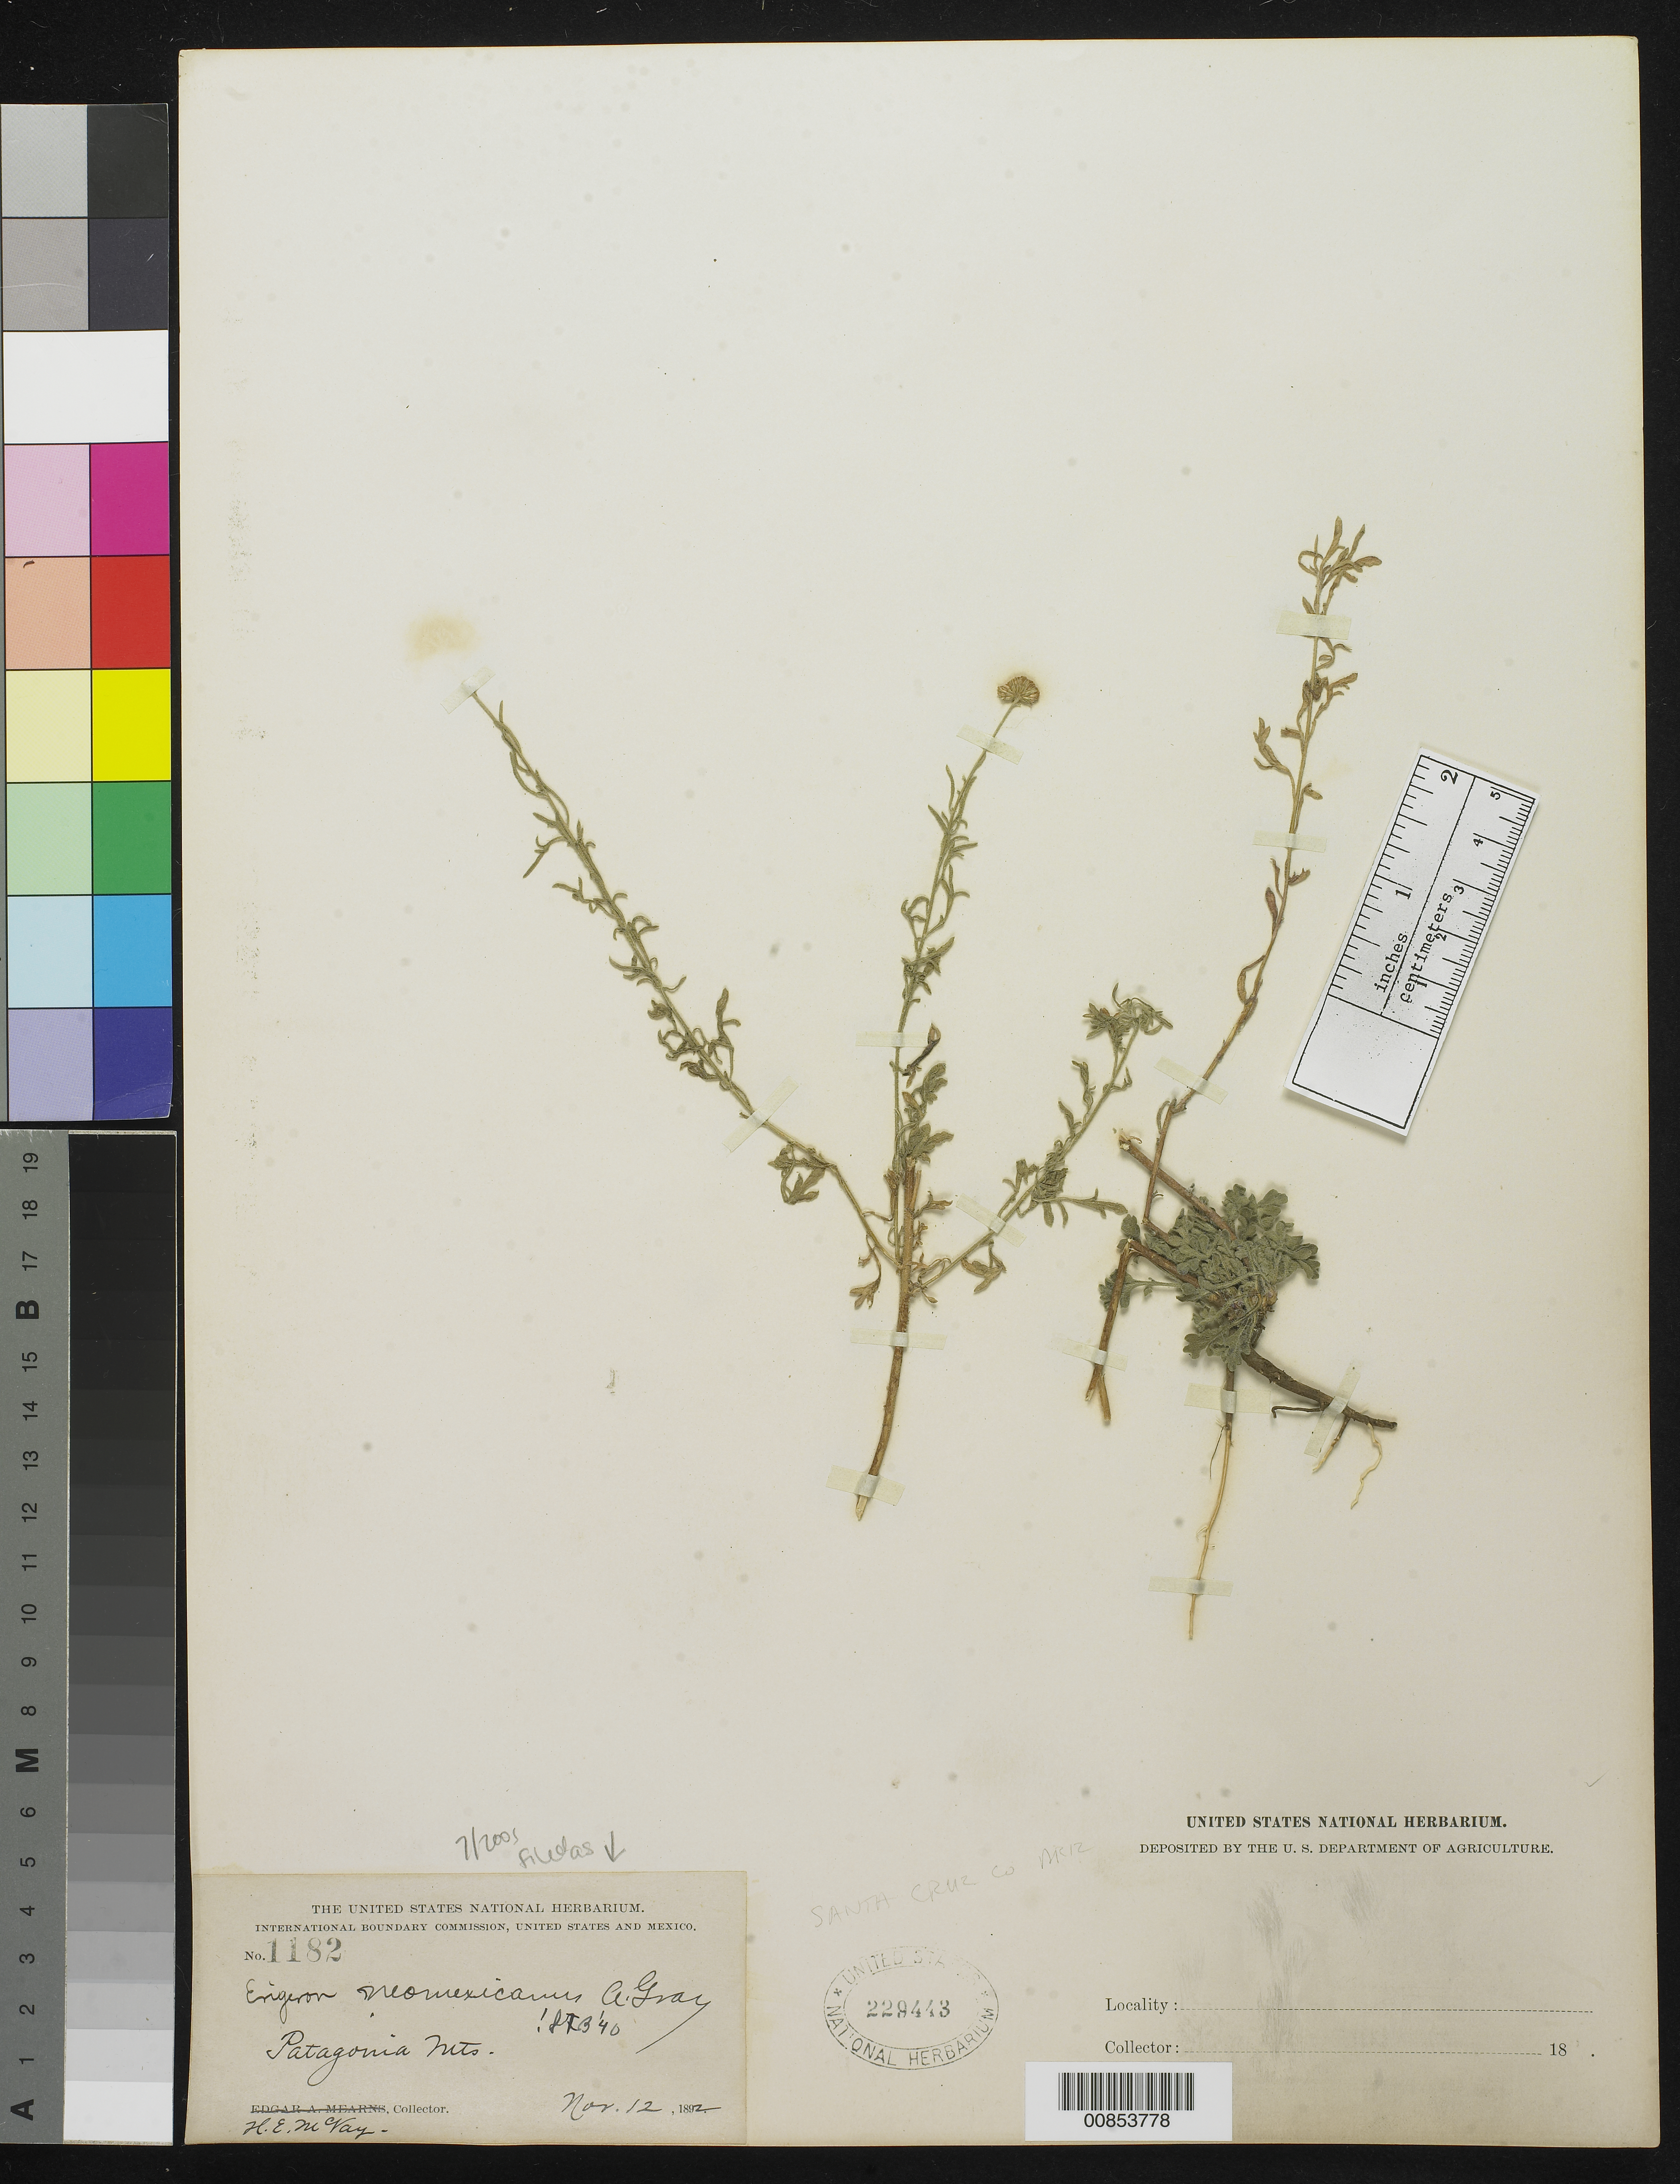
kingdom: Plantae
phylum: Tracheophyta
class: Magnoliopsida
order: Asterales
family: Asteraceae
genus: Erigeron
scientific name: Erigeron neomexicanus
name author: A. Gray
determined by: Blake, Sydney F.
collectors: H. E. McVay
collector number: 1182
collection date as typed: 12 Nov 1892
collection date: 1892-11-12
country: United States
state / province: Arizona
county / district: Santa Cruz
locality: Patagonia Mountains, Santa Cruz County, Arizona.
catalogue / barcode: US 229443